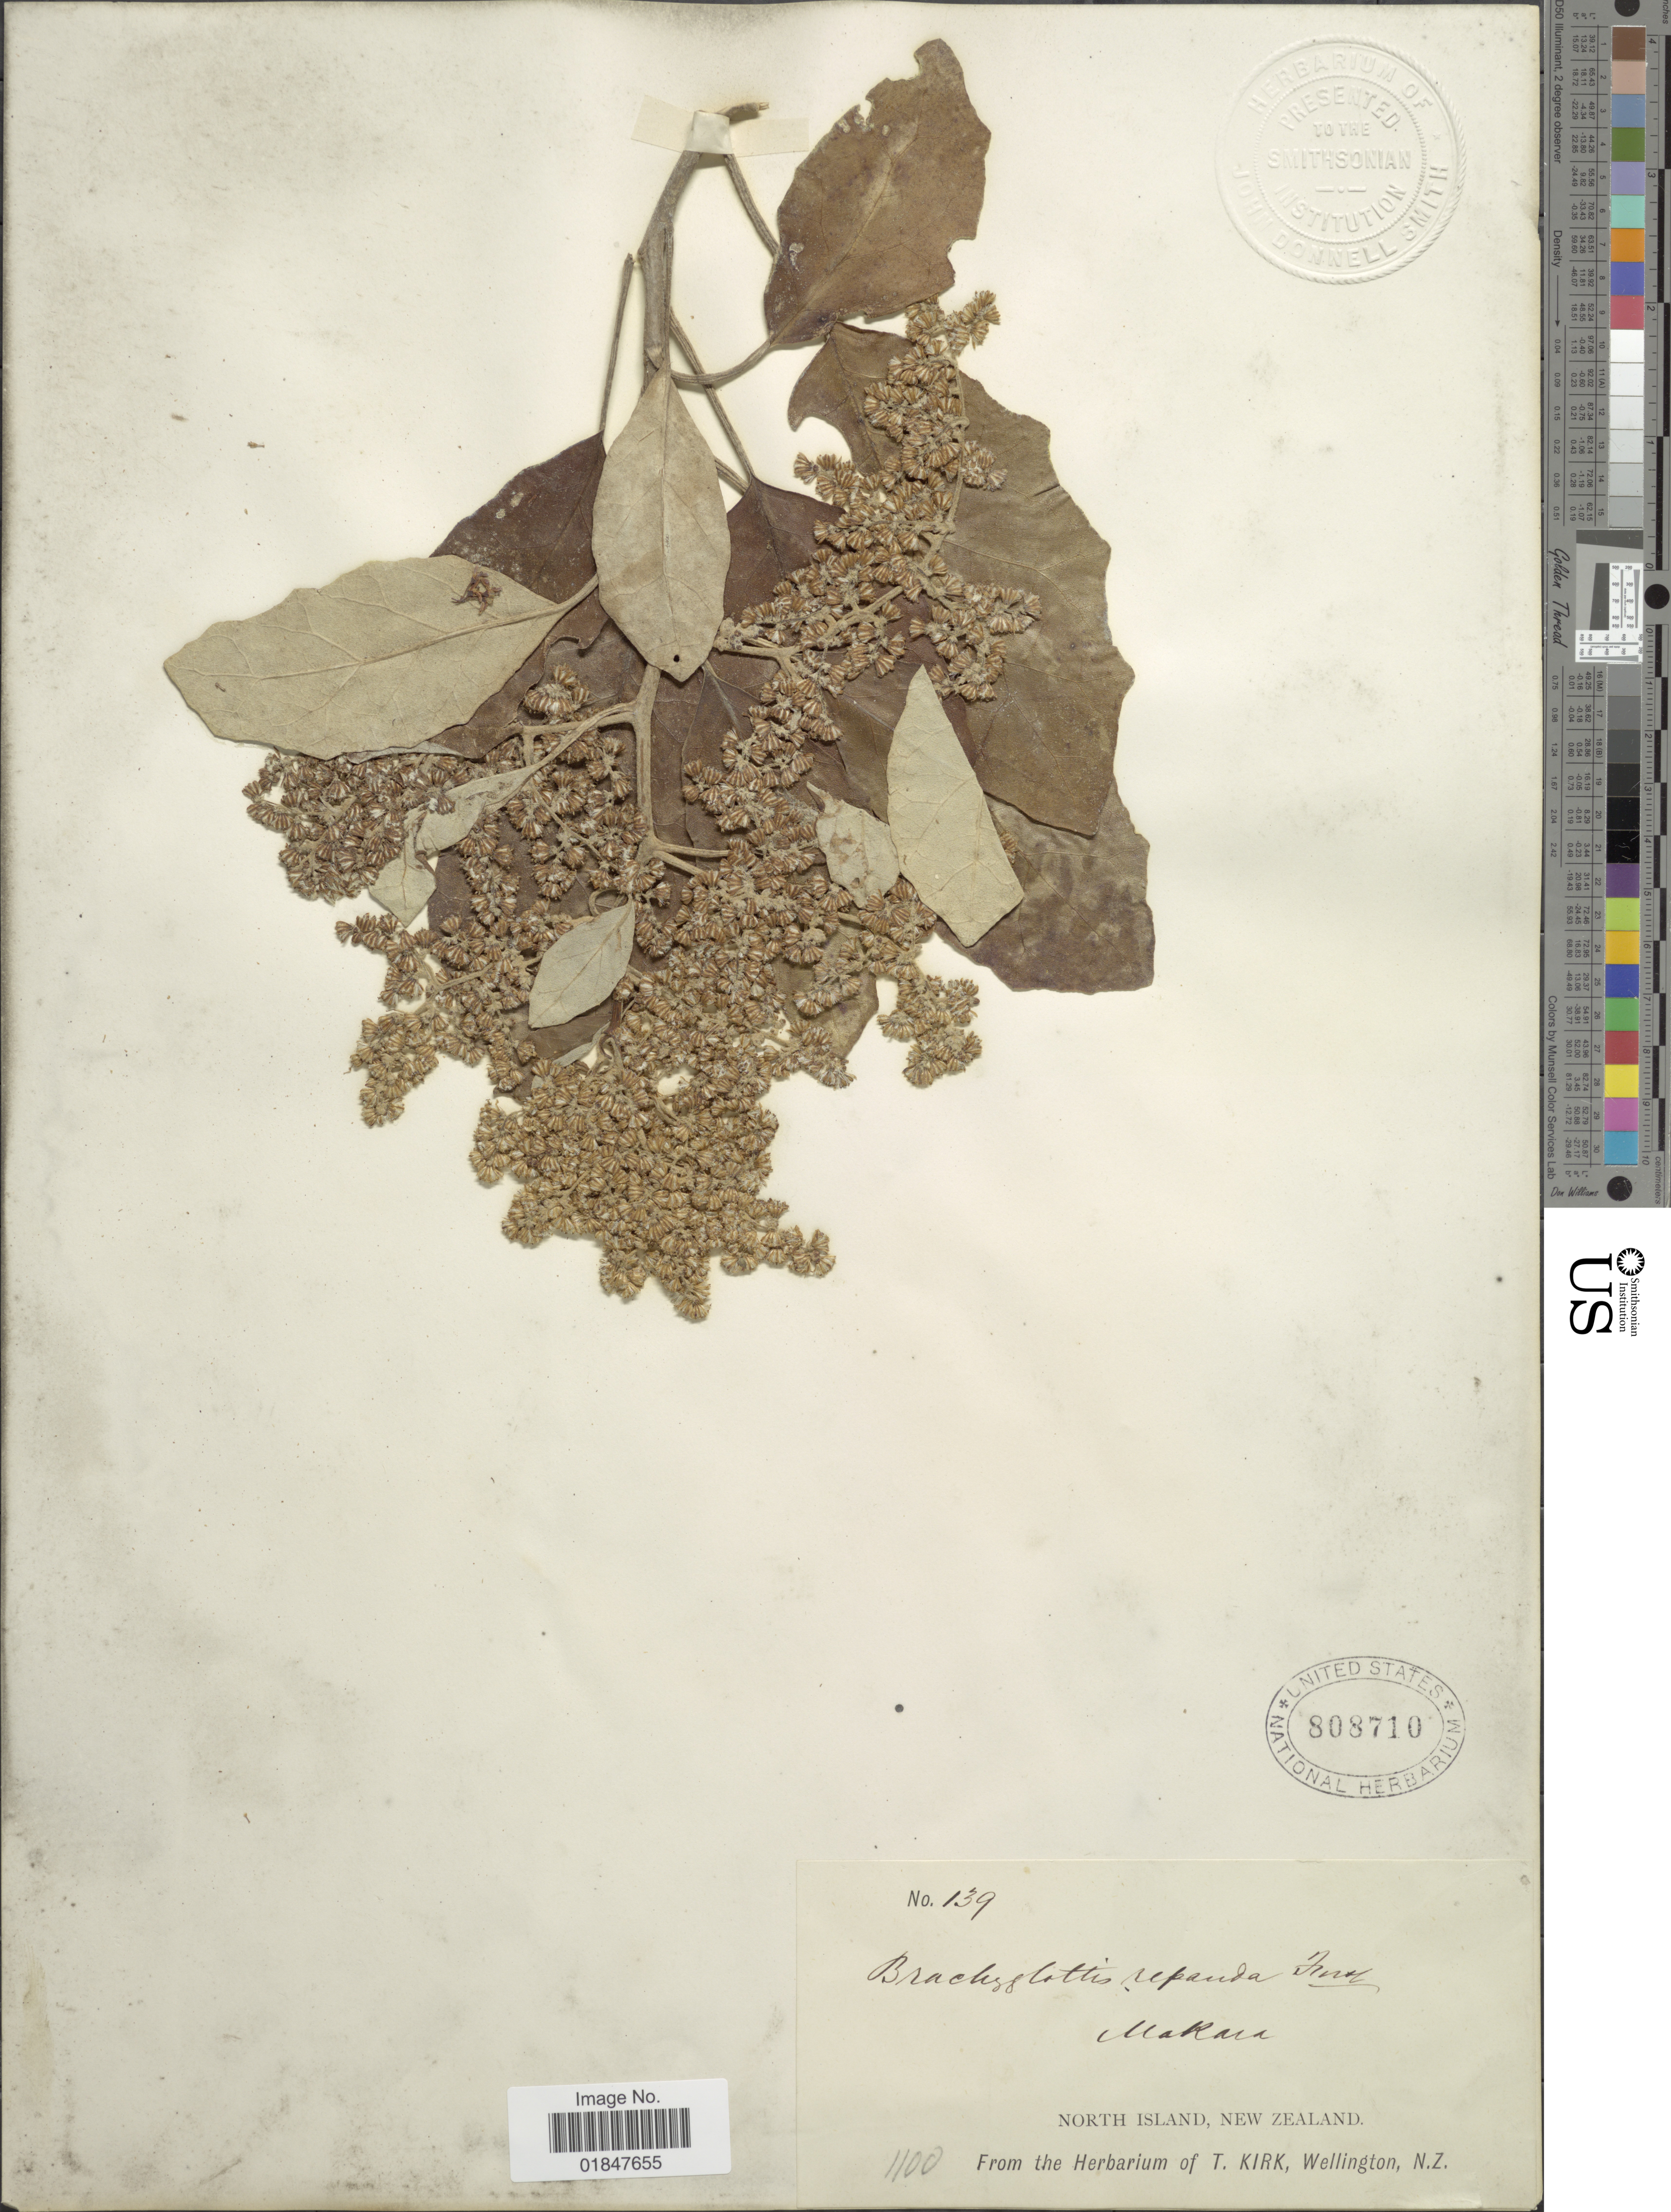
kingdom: Plantae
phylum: Tracheophyta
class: Magnoliopsida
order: Asterales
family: Asteraceae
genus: Brachyglottis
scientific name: Brachyglottis repanda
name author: J.R. Forst. & G. Forst.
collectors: ex Herb. T. Kirk, Wellington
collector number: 139/1100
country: New Zealand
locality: Makaia, North Island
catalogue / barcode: US 808710